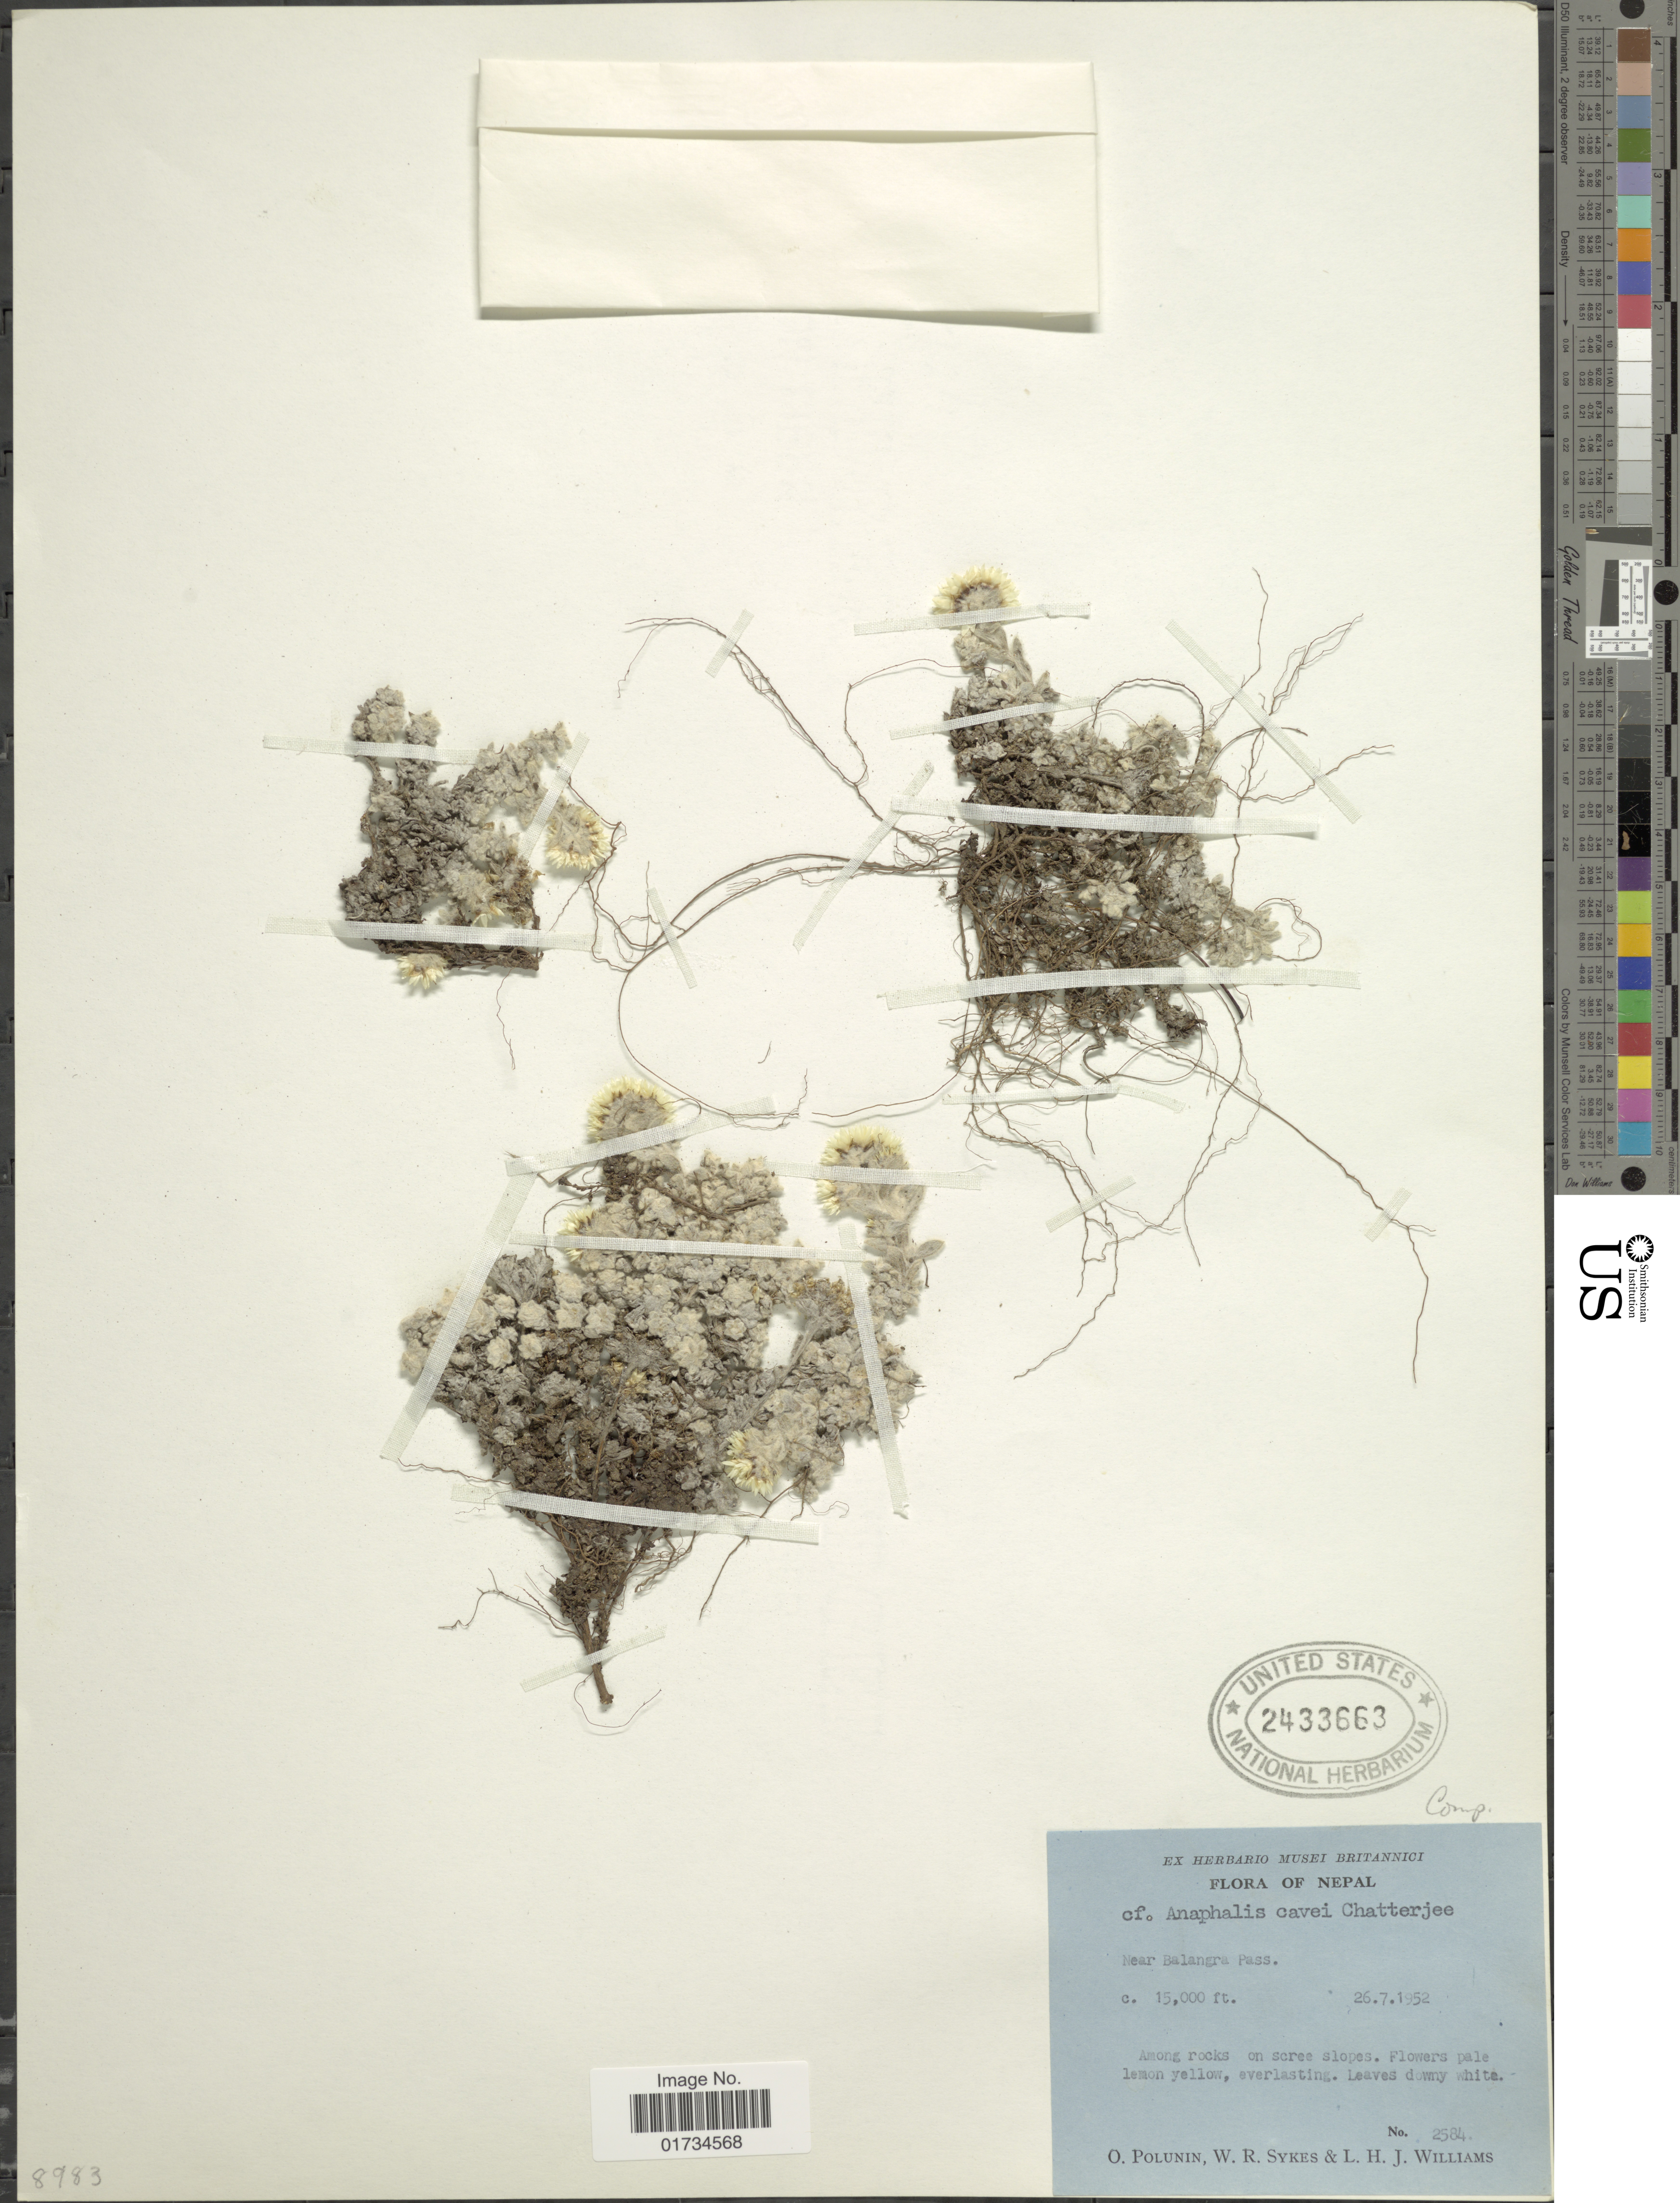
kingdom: Plantae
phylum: Tracheophyta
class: Magnoliopsida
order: Asterales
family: Asteraceae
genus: Anaphalis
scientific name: Anaphalis cavei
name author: Chatterjee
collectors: O. V. Polunin, W. R. Sykes & L. H. J. Williams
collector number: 2584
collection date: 1952-07-26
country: Nepal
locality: Nepal. Near Balangra Pass.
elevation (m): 4572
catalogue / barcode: US 2433663